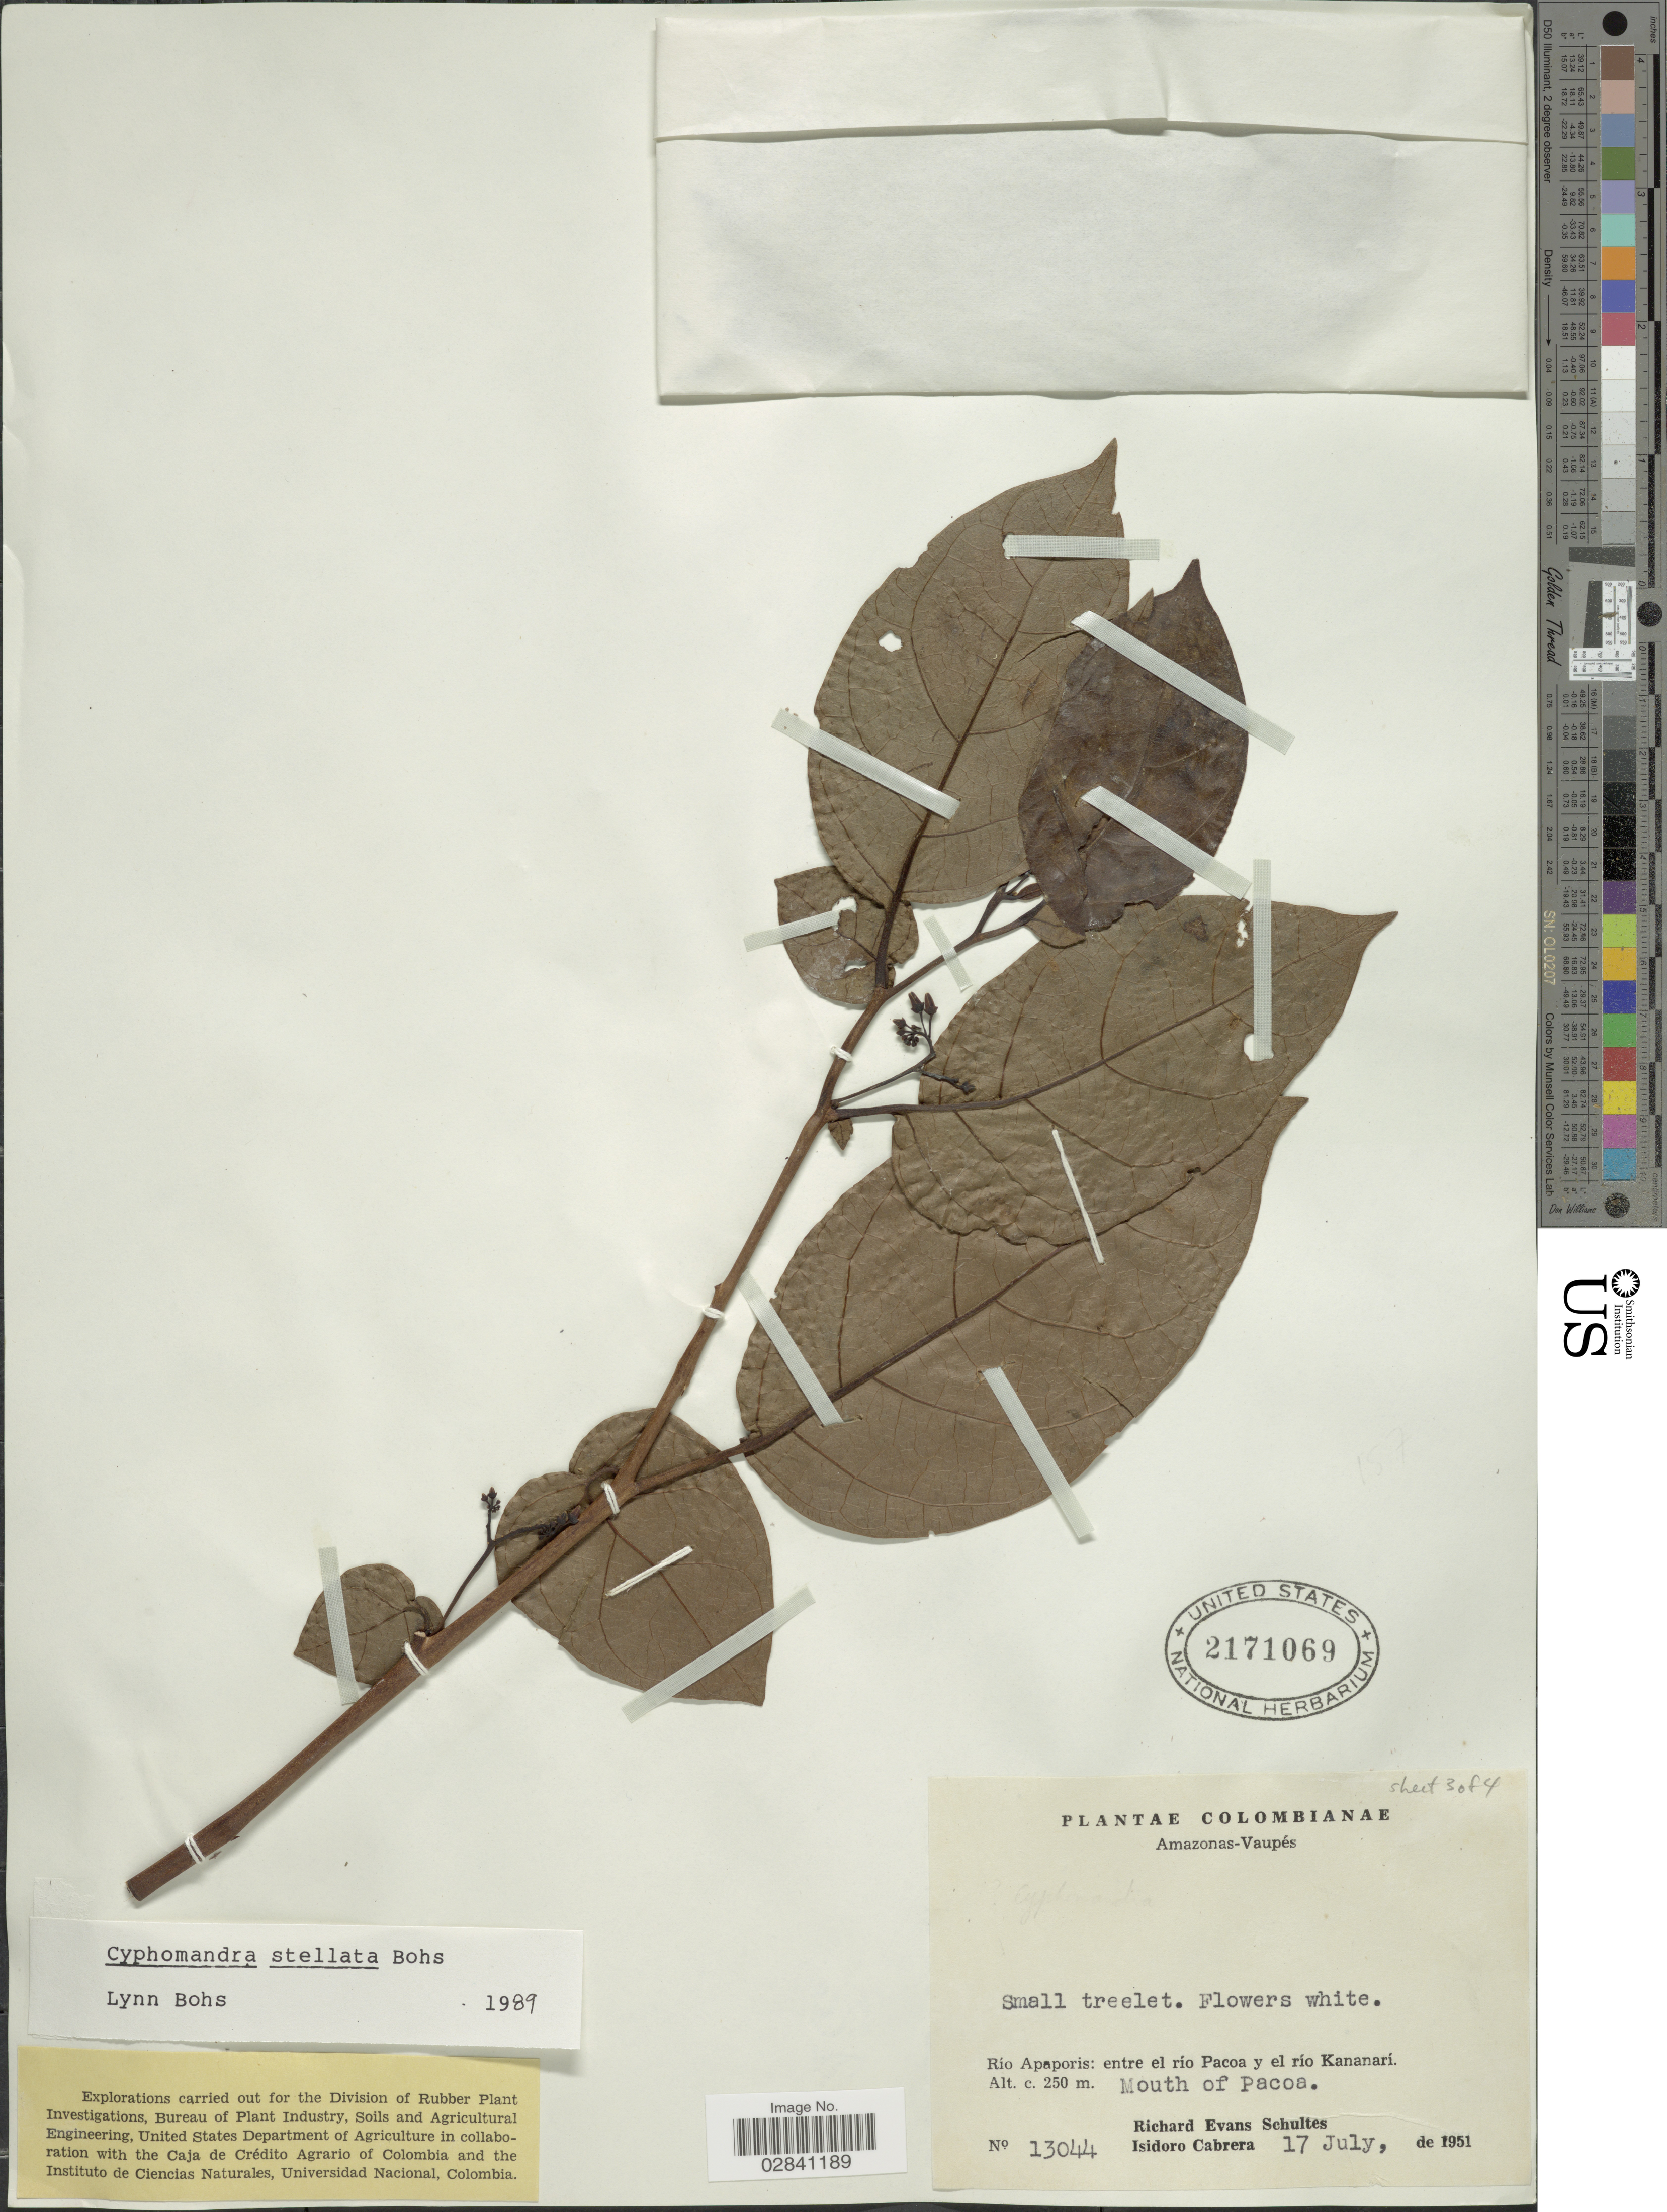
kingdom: Plantae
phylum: Tracheophyta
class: Magnoliopsida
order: Solanales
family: Solanaceae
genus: Cyphomandra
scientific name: Cyphomandra stellata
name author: Bohs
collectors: R. E. Schultes & I. Cabrera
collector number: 13044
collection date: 1951-07-17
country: Colombia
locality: Amazonas-Vaupés. Río Apaporis: entre el río Pacoa y el río Kananarí. Mouth of Pacoa.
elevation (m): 250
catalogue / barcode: US 2171069